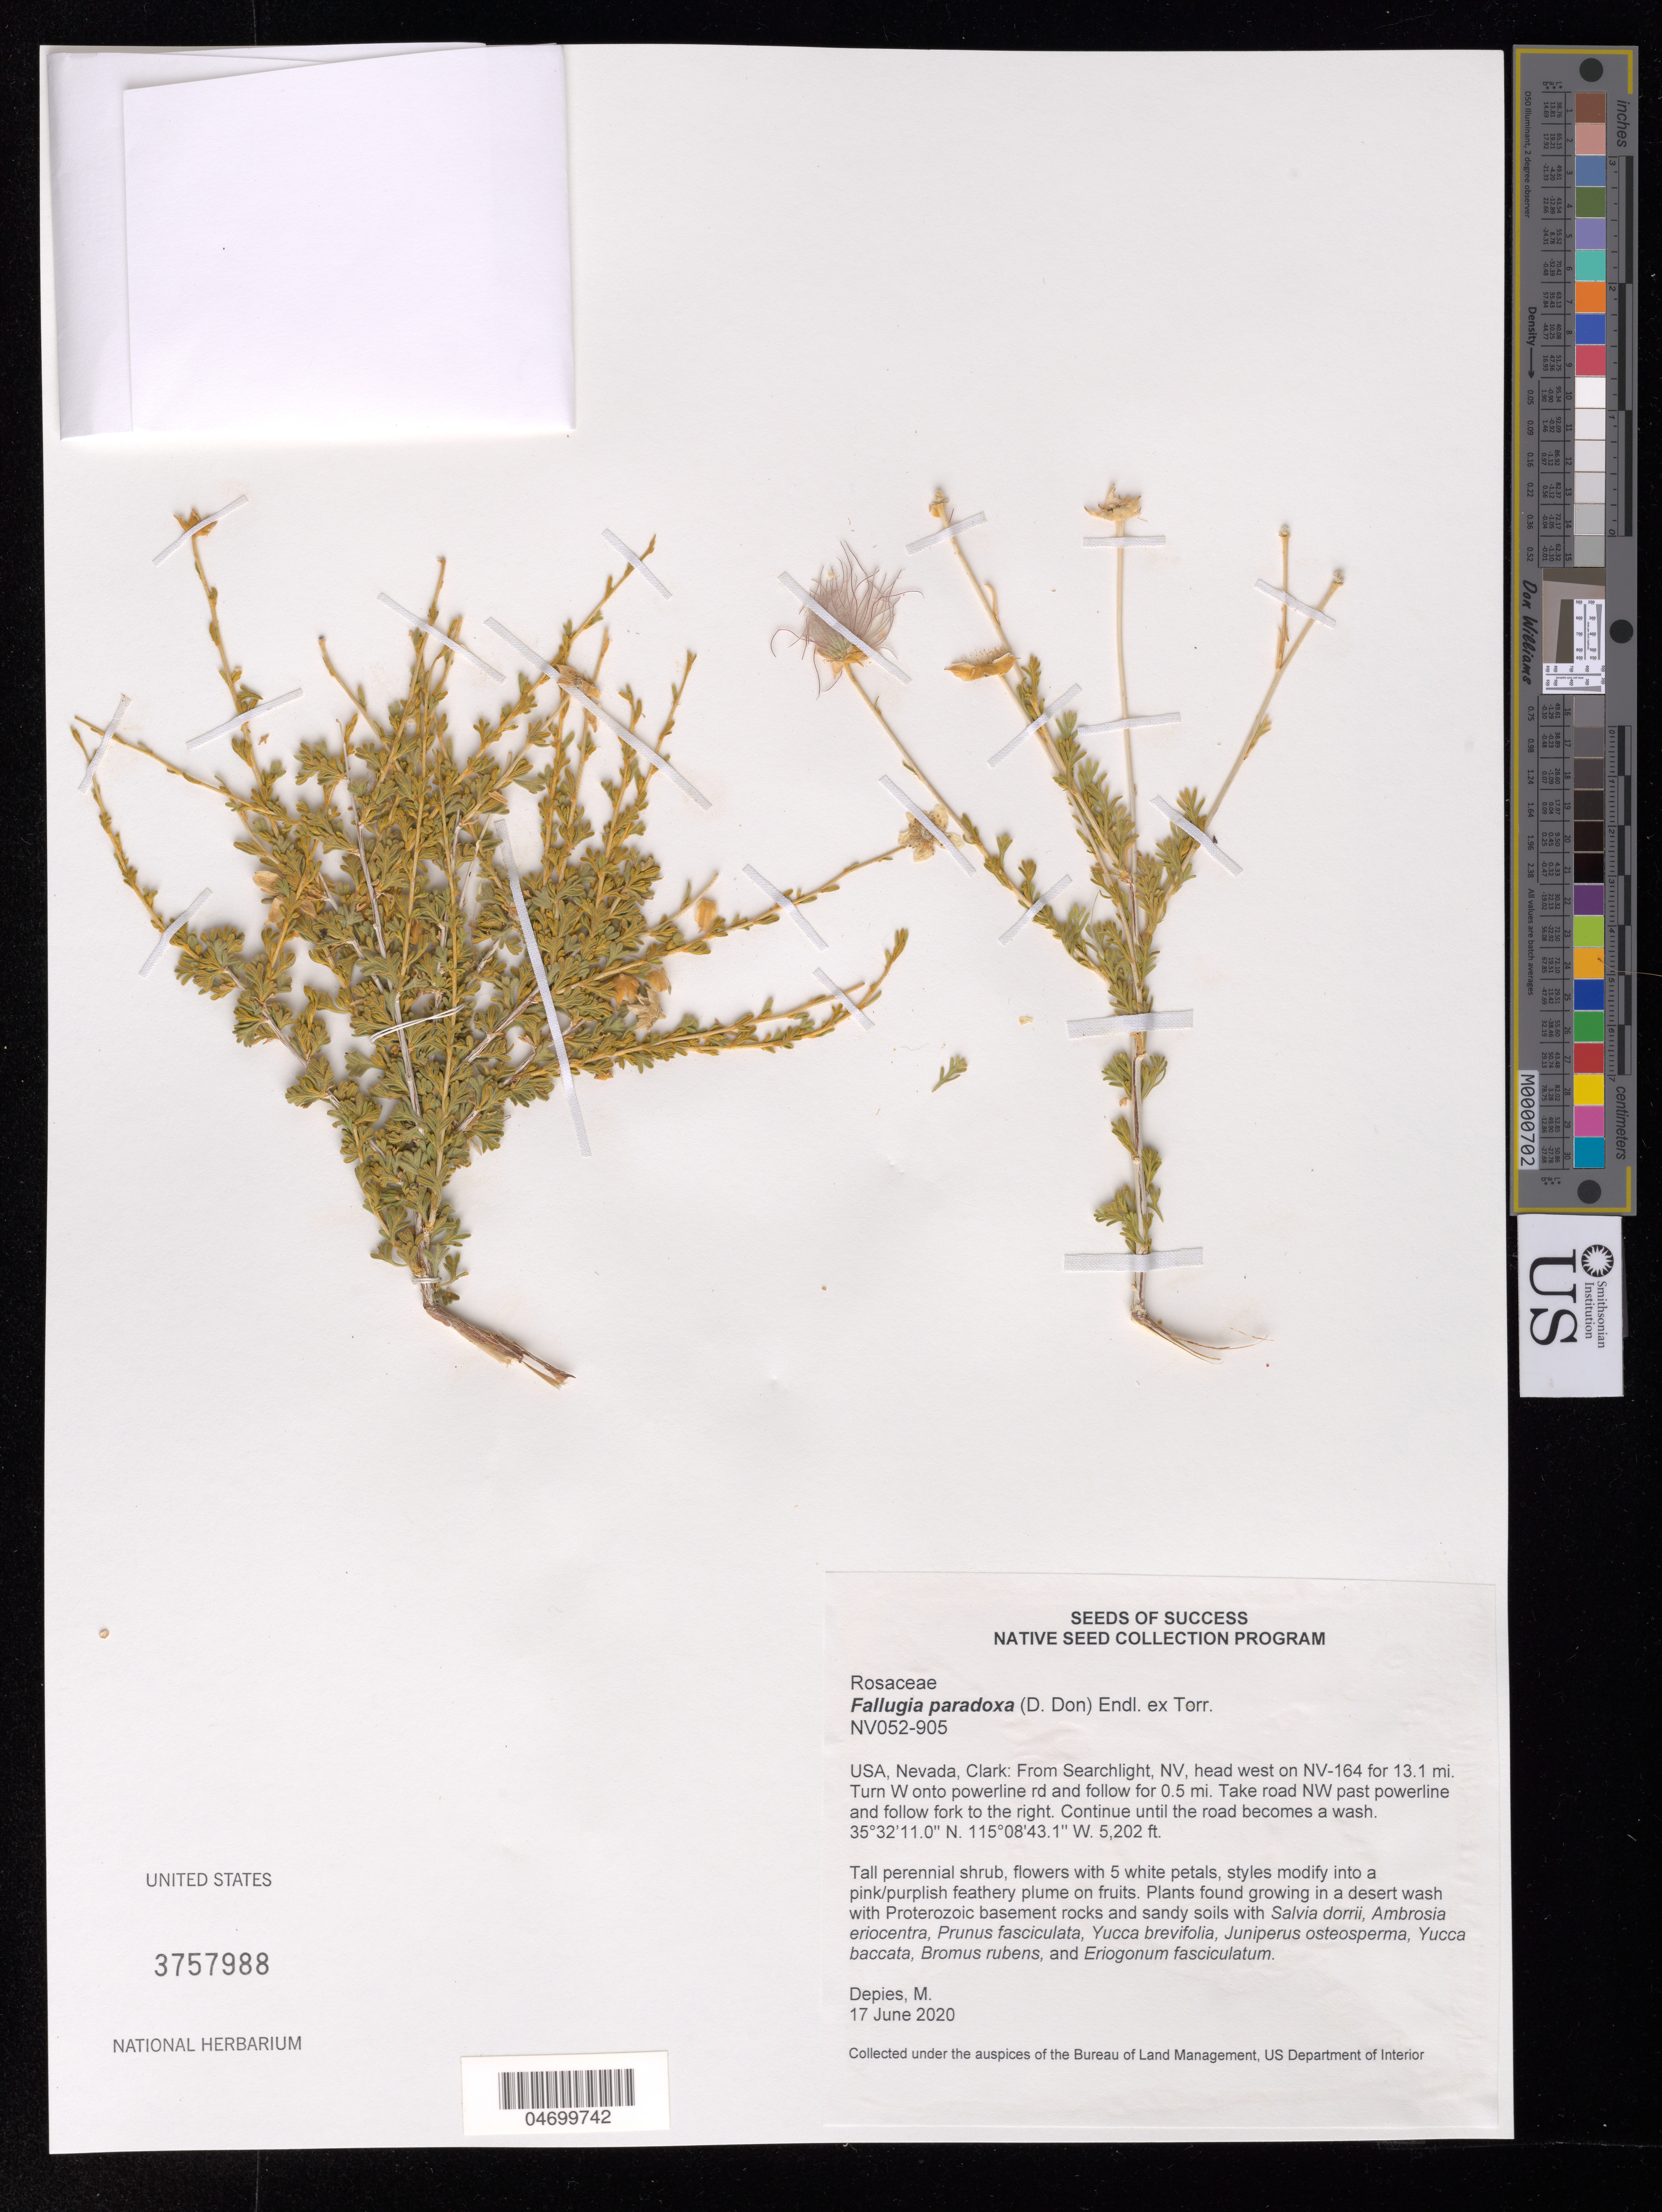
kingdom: Plantae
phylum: Tracheophyta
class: Magnoliopsida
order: Rosales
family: Rosaceae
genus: Fallugia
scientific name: Fallugia paradoxa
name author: (D. Don ex Tilloch & T. Taylor) Endl. ex Torr.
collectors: M. Depies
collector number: NV052-905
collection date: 2020-06-17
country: United States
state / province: Nevada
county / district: Clark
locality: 13.1 mi W on NV-64, turn W onto powerline rd for 0.5 mi.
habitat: Desrt wash with Proterozoic basement rocks and sandy soils. With Salvia dorrii, Yucca baccata, Bromus rubens, etc.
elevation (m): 1586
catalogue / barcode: US 3757988